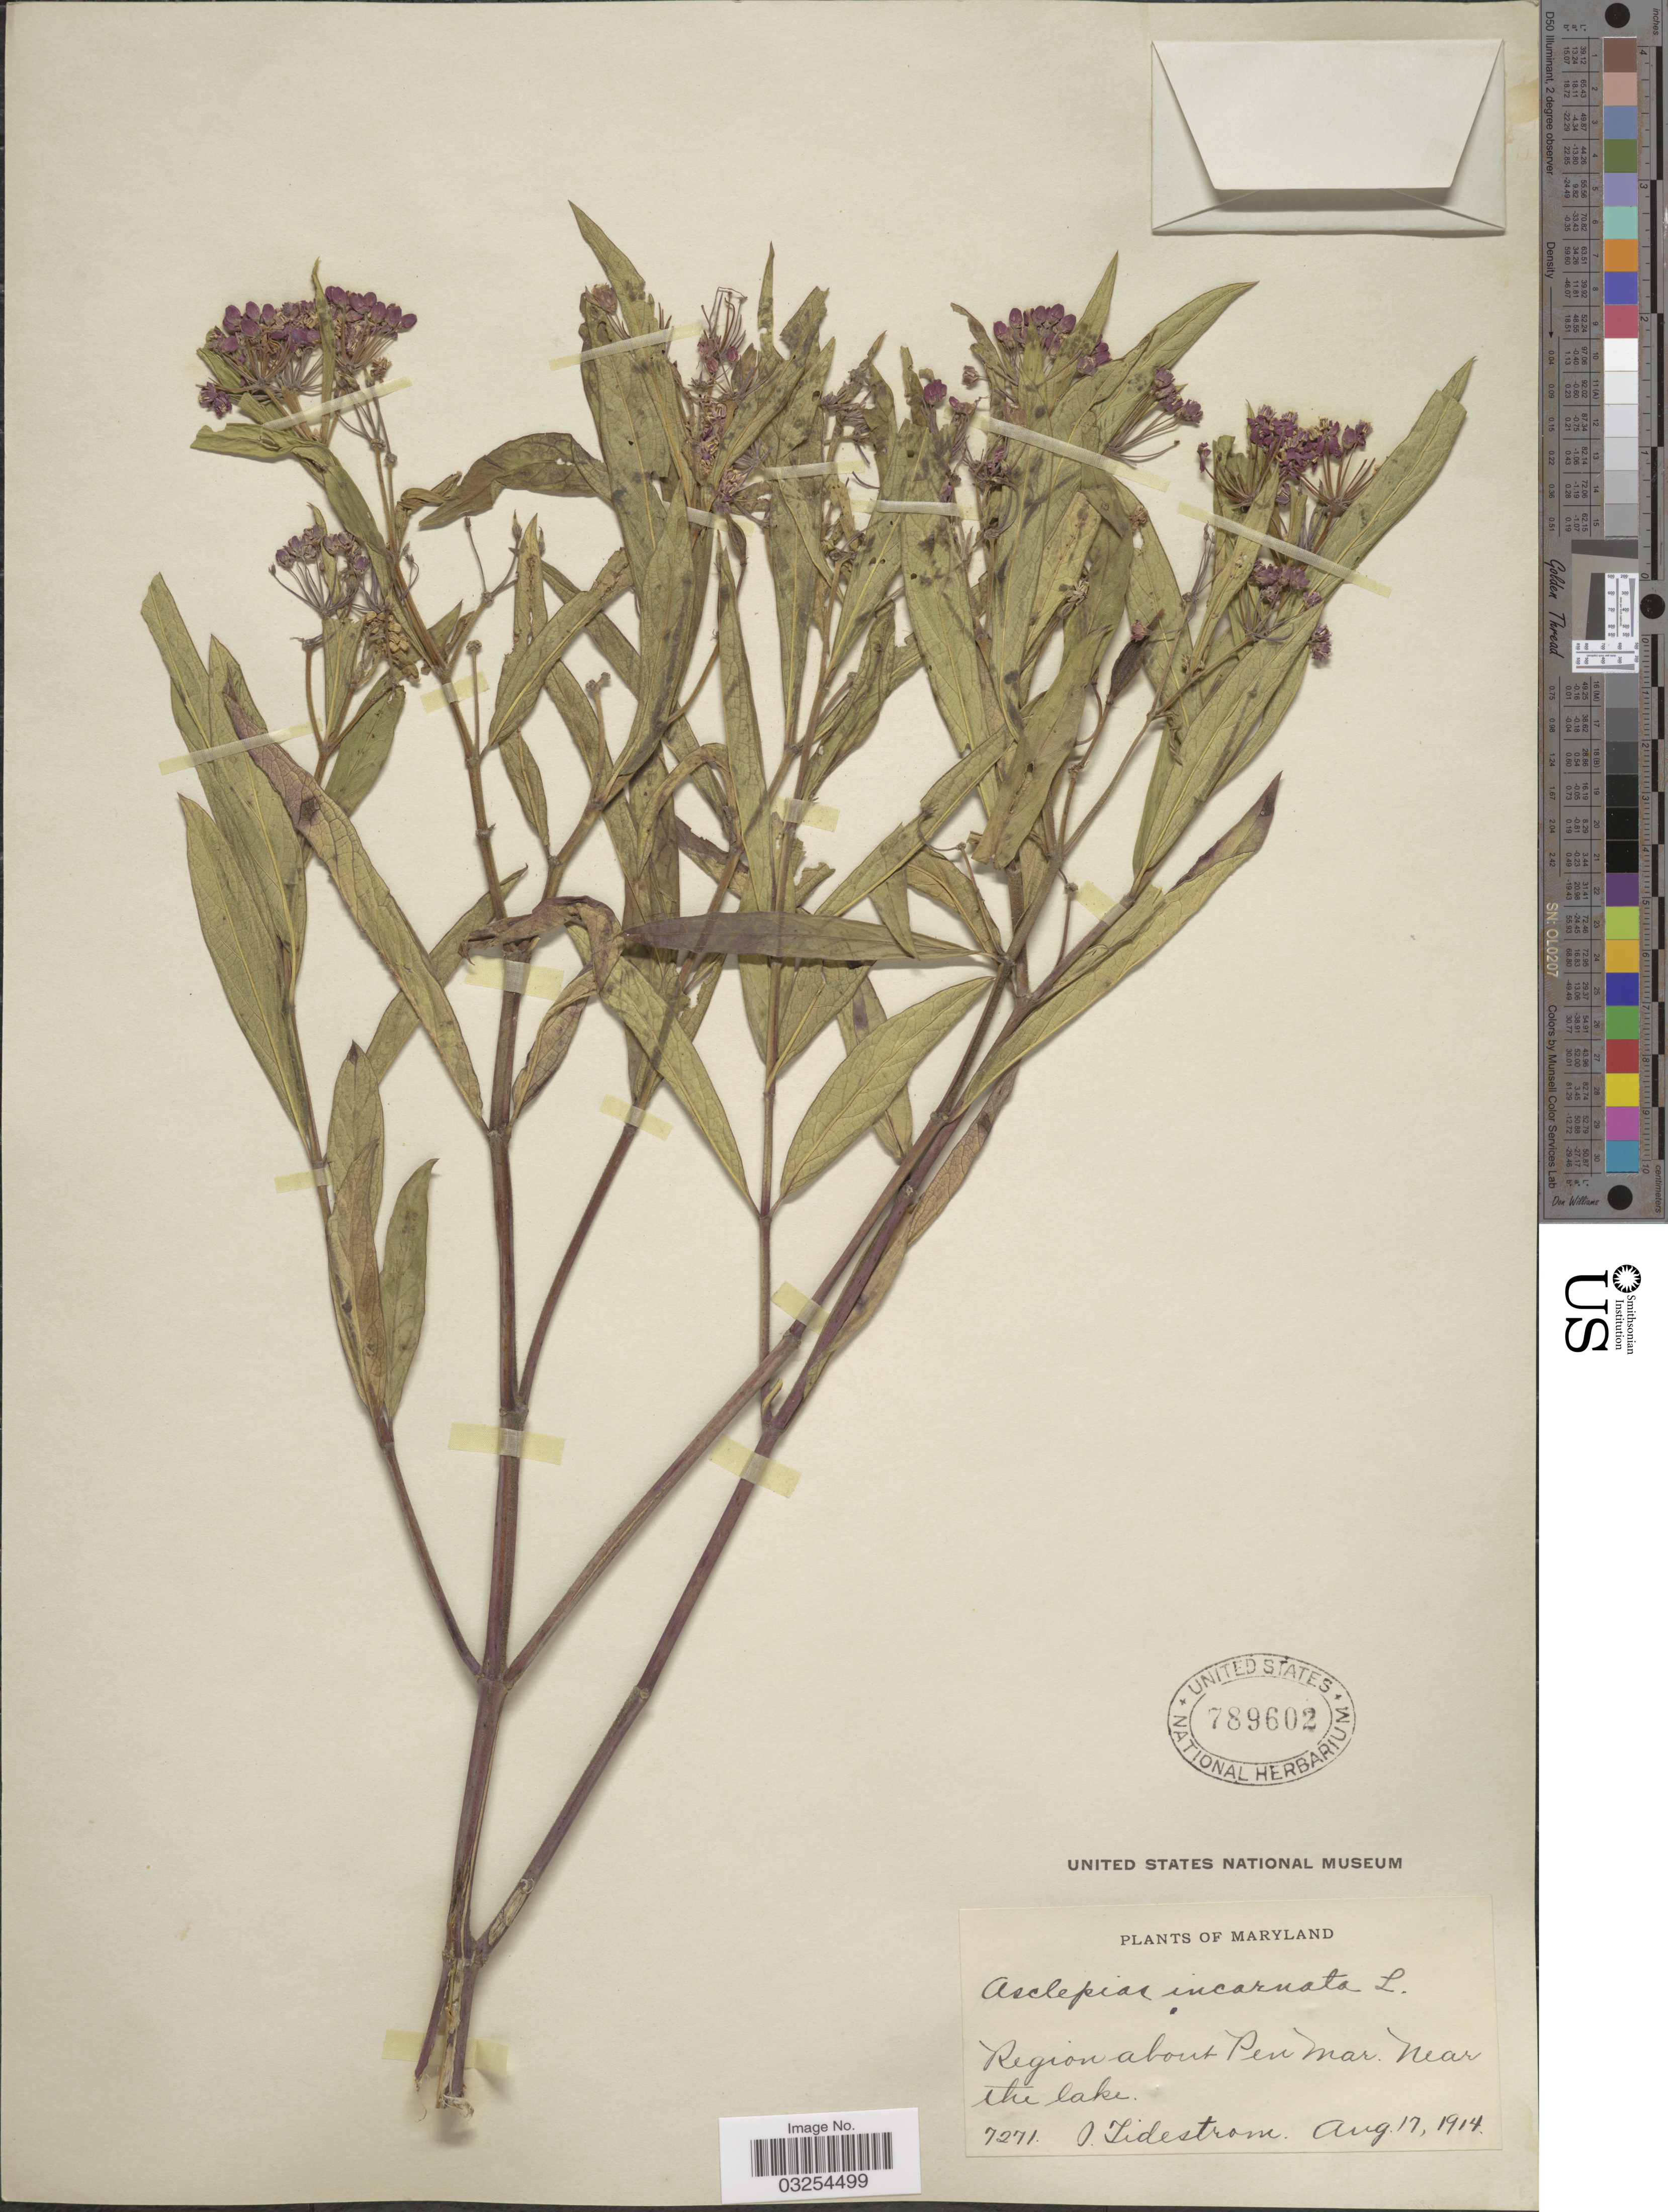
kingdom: Plantae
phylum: Tracheophyta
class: Magnoliopsida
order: Gentianales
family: Apocynaceae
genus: Asclepias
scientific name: Asclepias incarnata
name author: L.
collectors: I. F. Tidestrom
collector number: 7271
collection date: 1914-08-17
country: United States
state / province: Maryland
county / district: Washington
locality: Region about Pen Mar. near the lake.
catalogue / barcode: US 789602